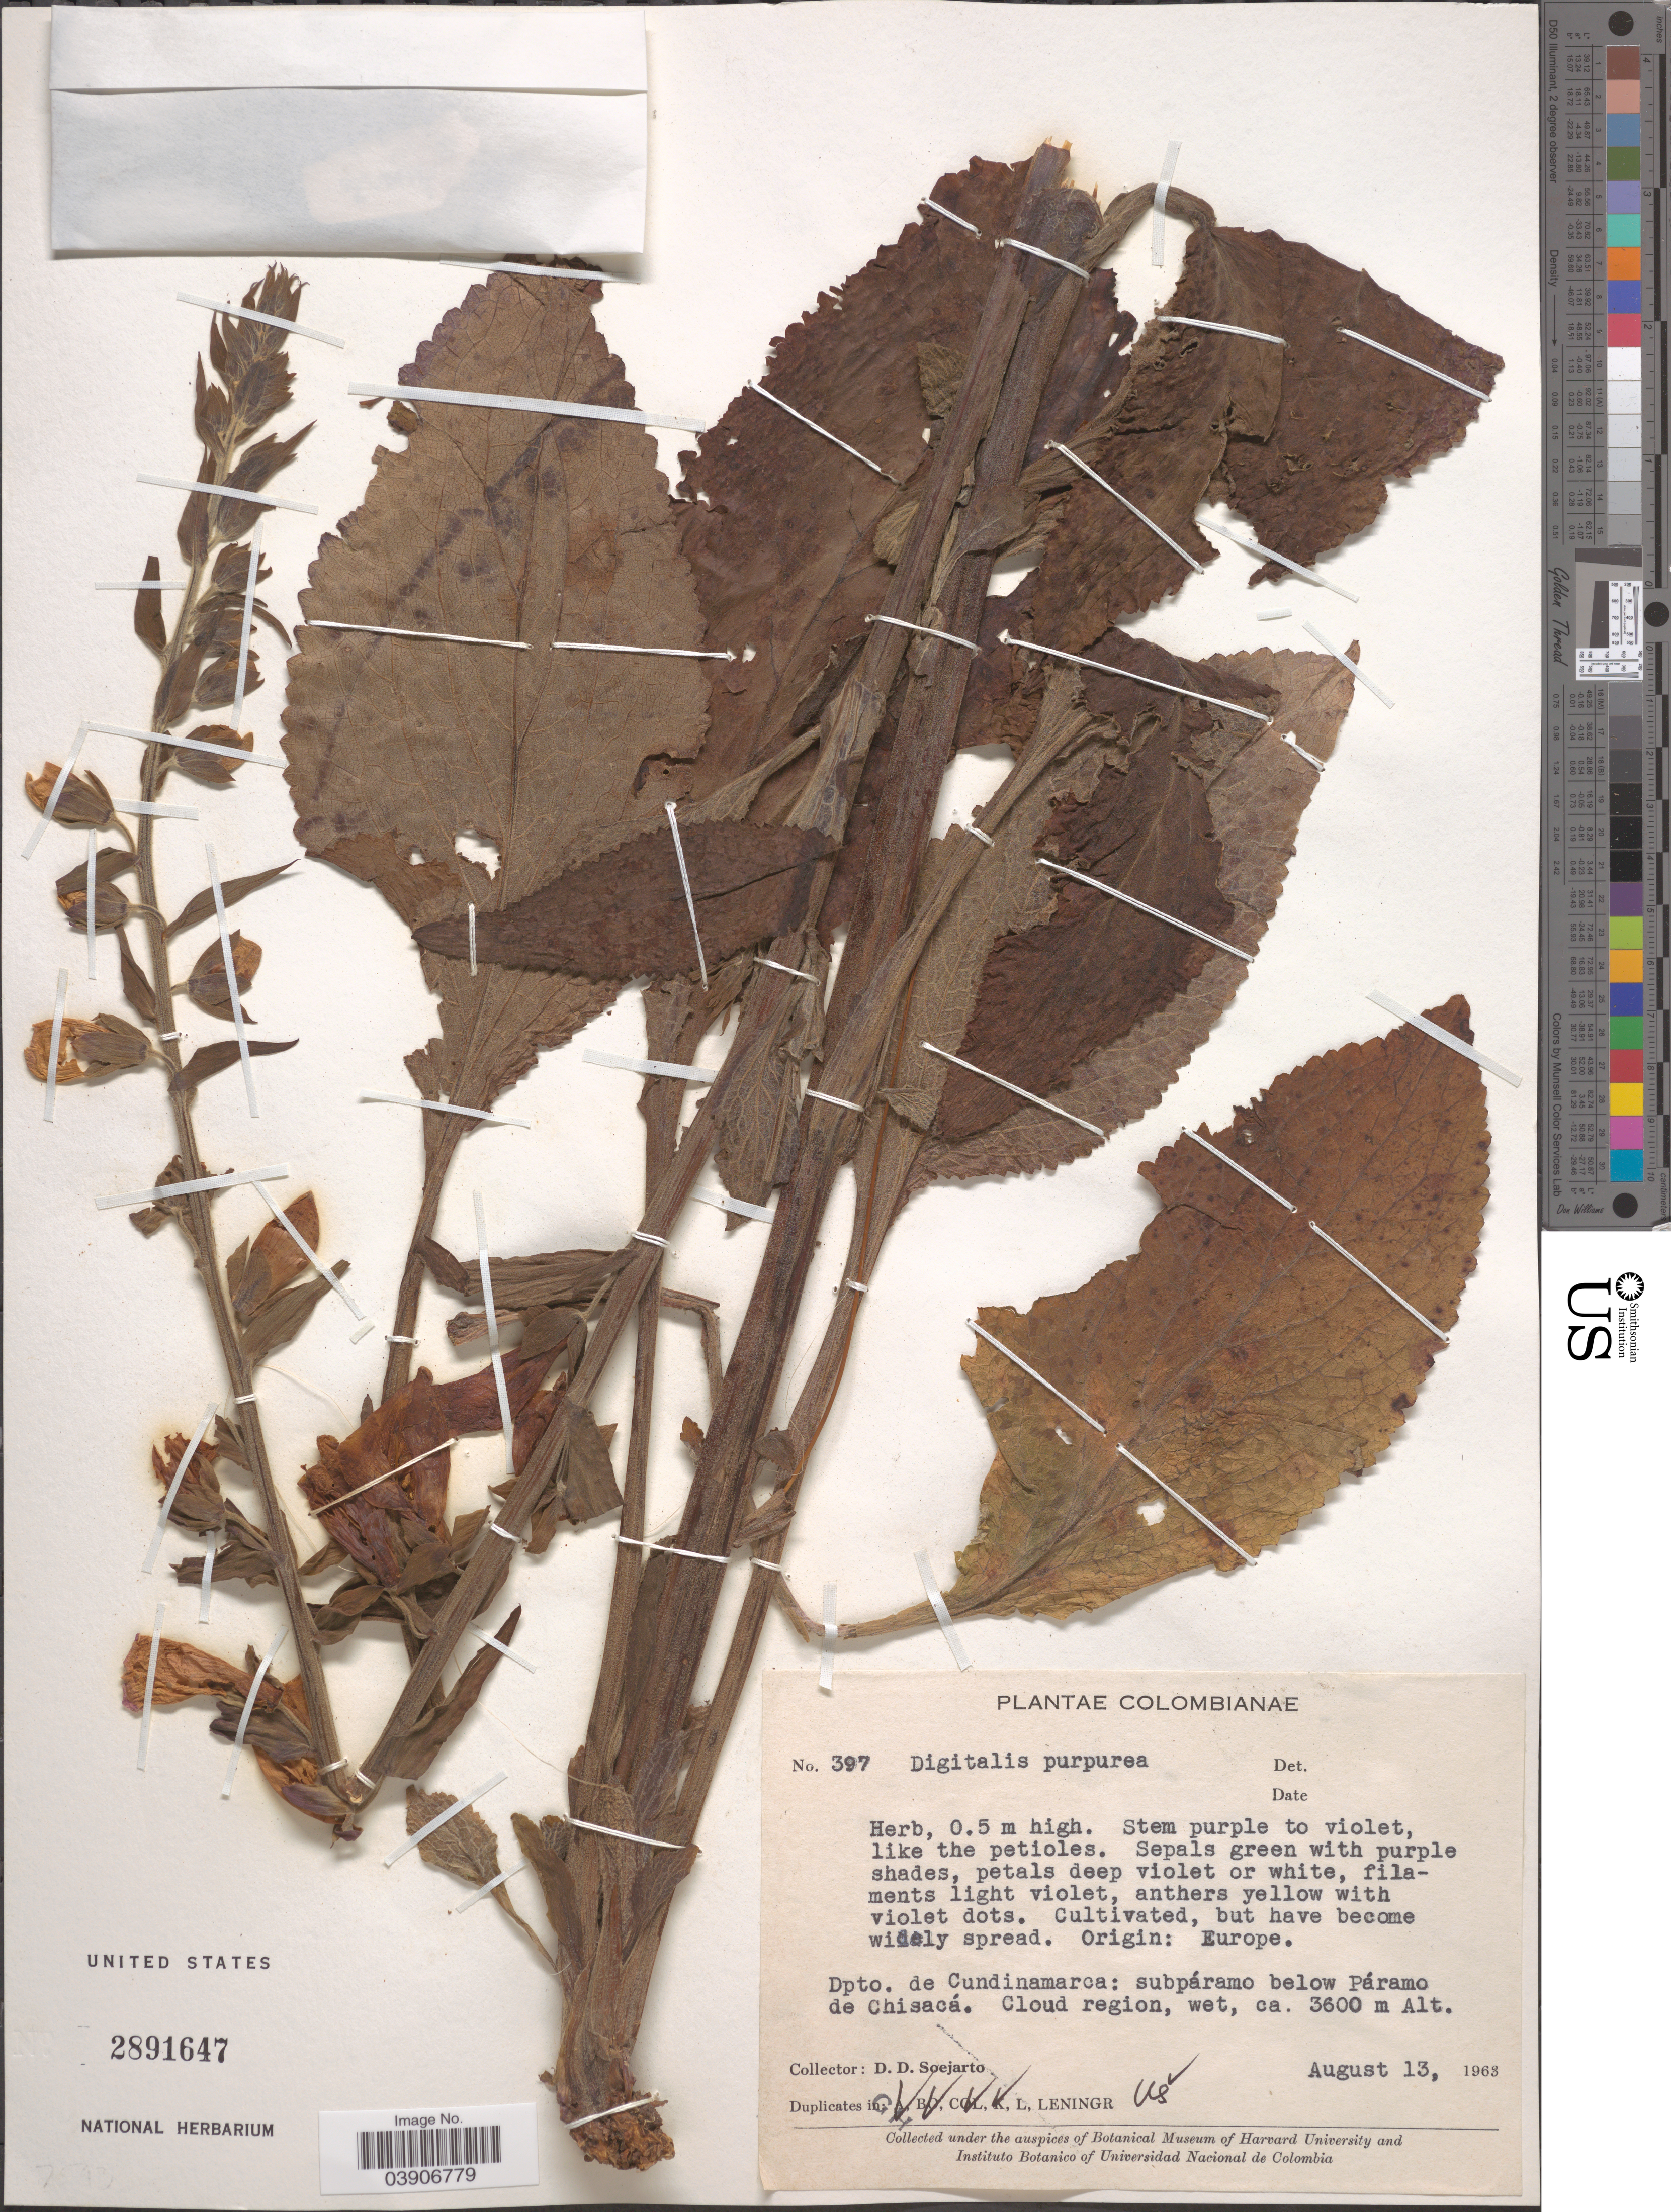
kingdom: Plantae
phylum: Tracheophyta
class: Magnoliopsida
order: Lamiales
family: Plantaginaceae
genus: Digitalis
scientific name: Digitalis purpurea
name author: L.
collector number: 397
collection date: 1963-08-13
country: Colombia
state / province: Cundinamarca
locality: Dpto. de Cundinamarca: subpáramo below Páramo de Chisacá. Cloud region.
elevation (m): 3600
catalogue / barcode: US 2891647